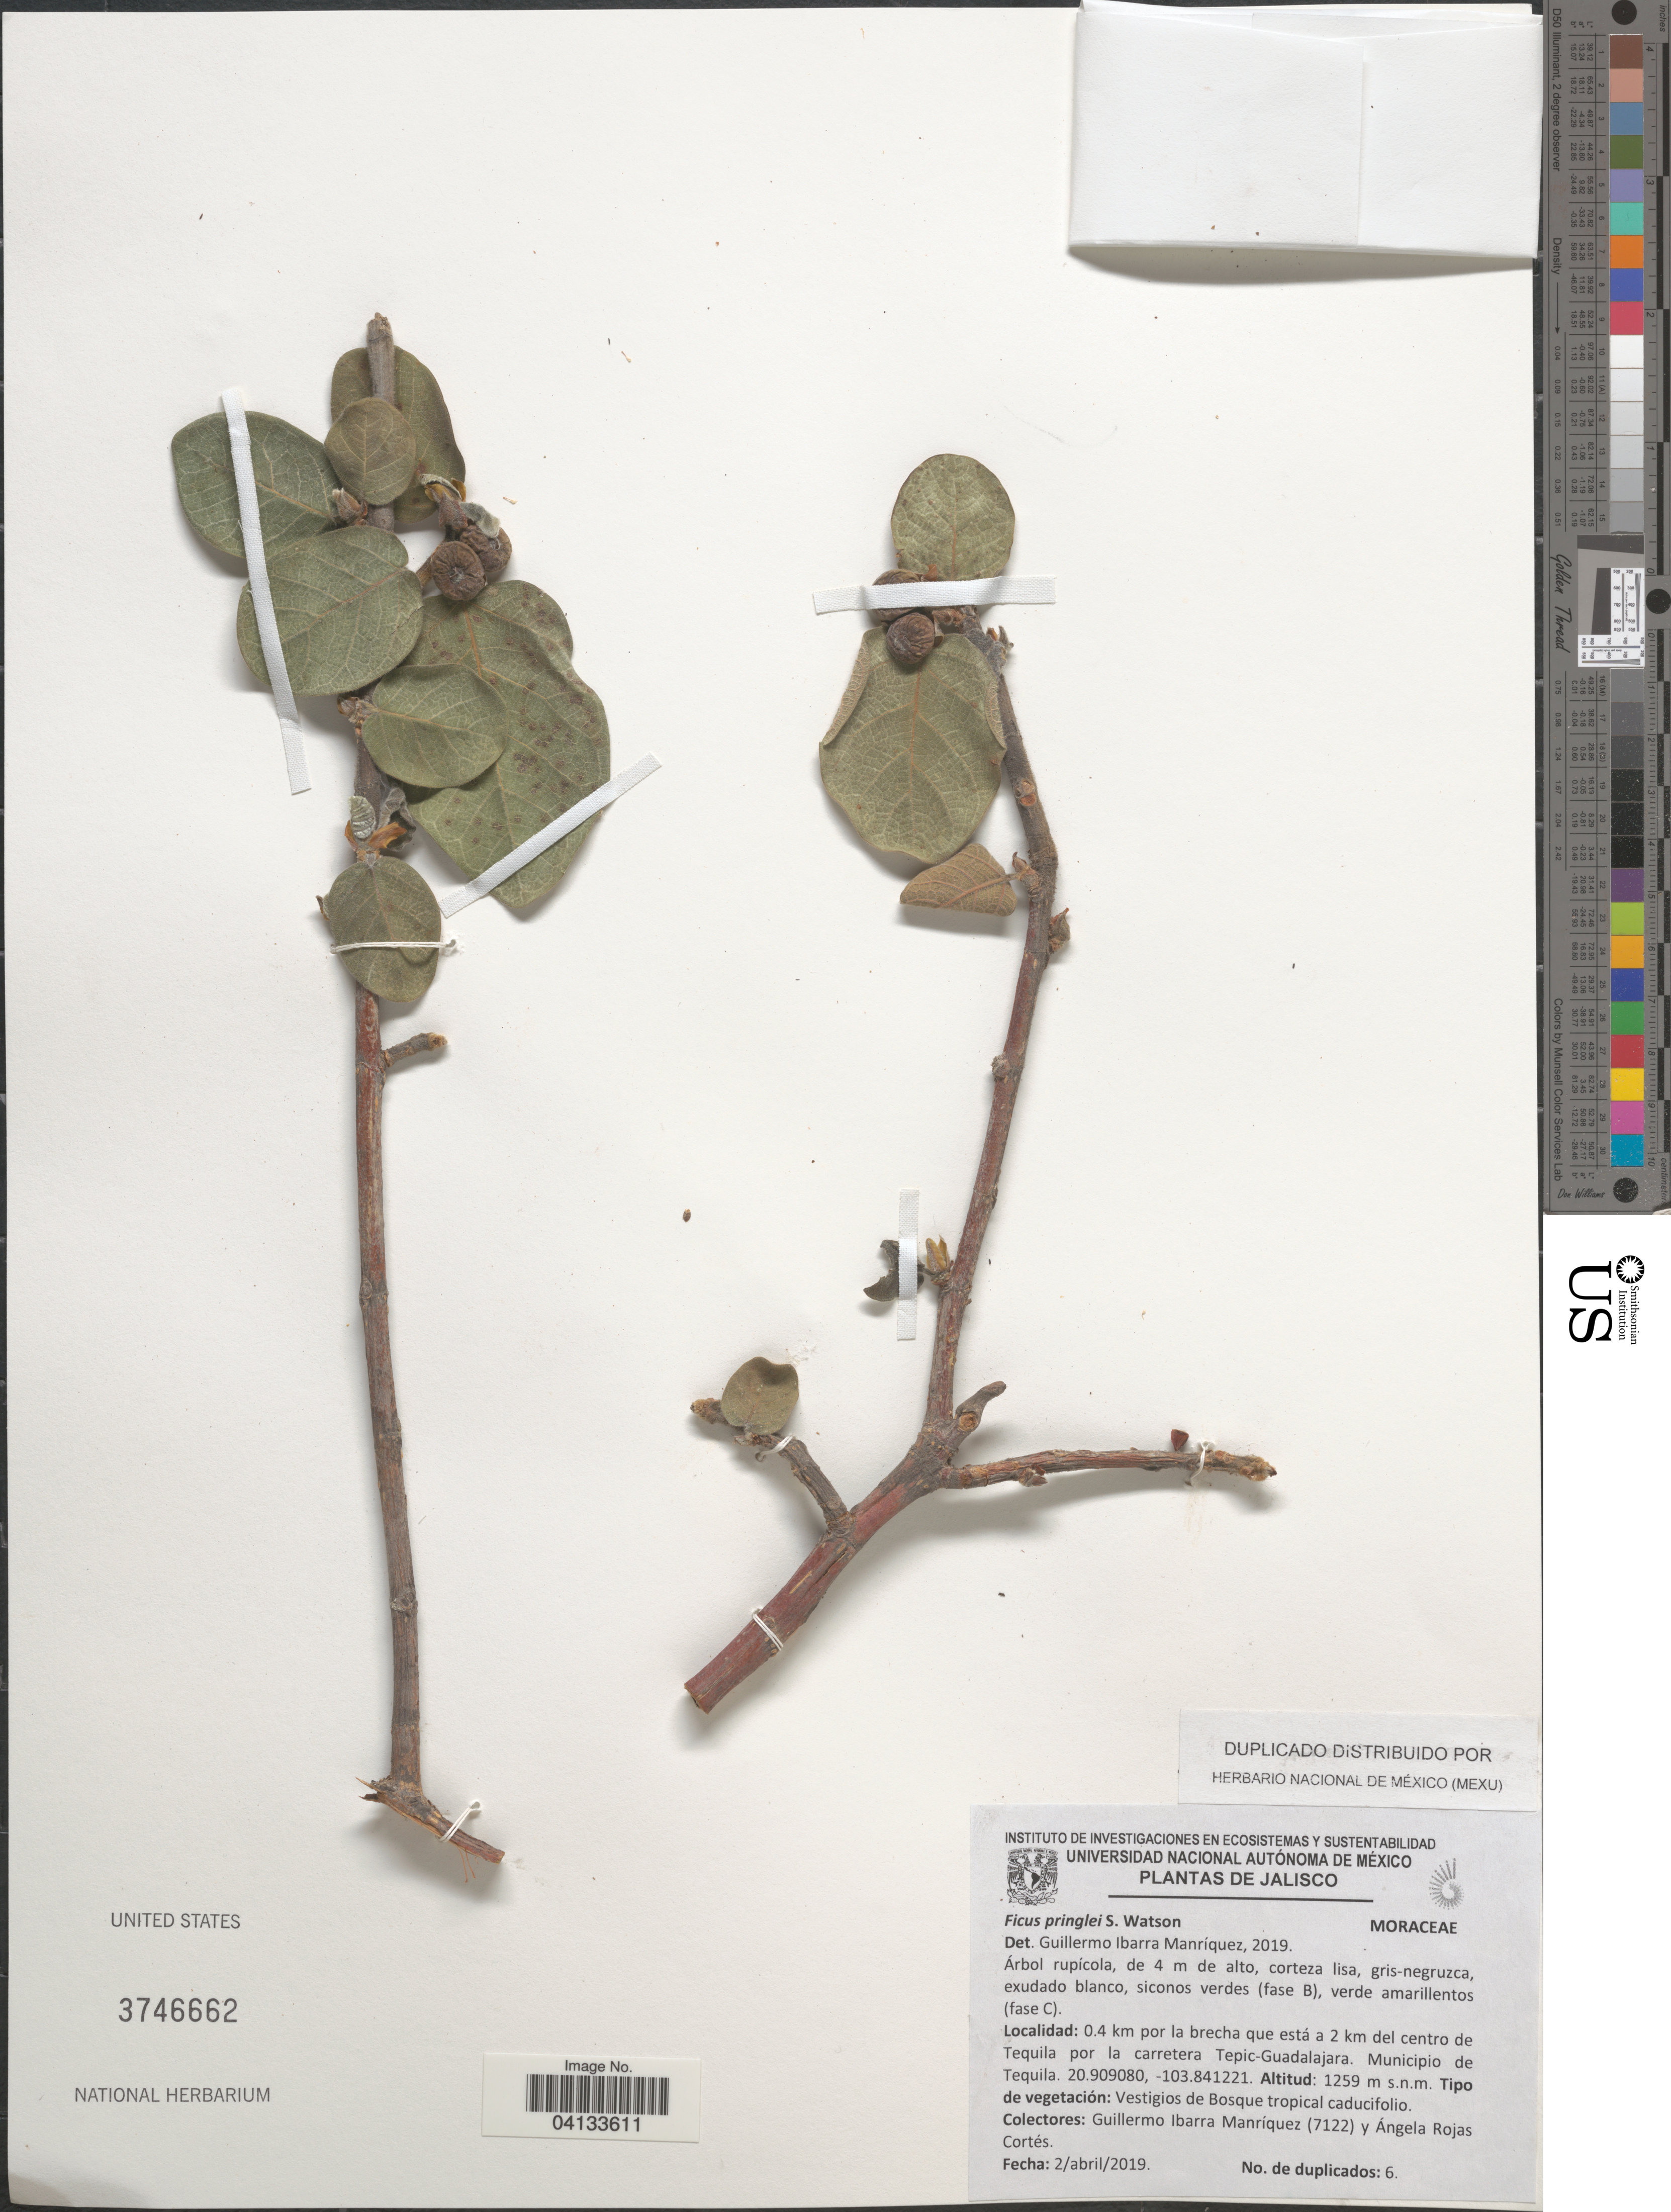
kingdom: Plantae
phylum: Tracheophyta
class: Magnoliopsida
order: Rosales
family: Moraceae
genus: Ficus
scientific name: Ficus pringlei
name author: S. Watson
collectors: G. Ibarra-Manríquez & A. Rojas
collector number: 7122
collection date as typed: Transcribed d/m/y: 2/4/2019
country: Mexico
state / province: Jalisco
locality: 0.4 km por la brecha que está a 2 km del centro de Tequila por la carretera Tepic-Guadalajara. Municipio de Tequila.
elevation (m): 1259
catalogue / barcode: US 3746662